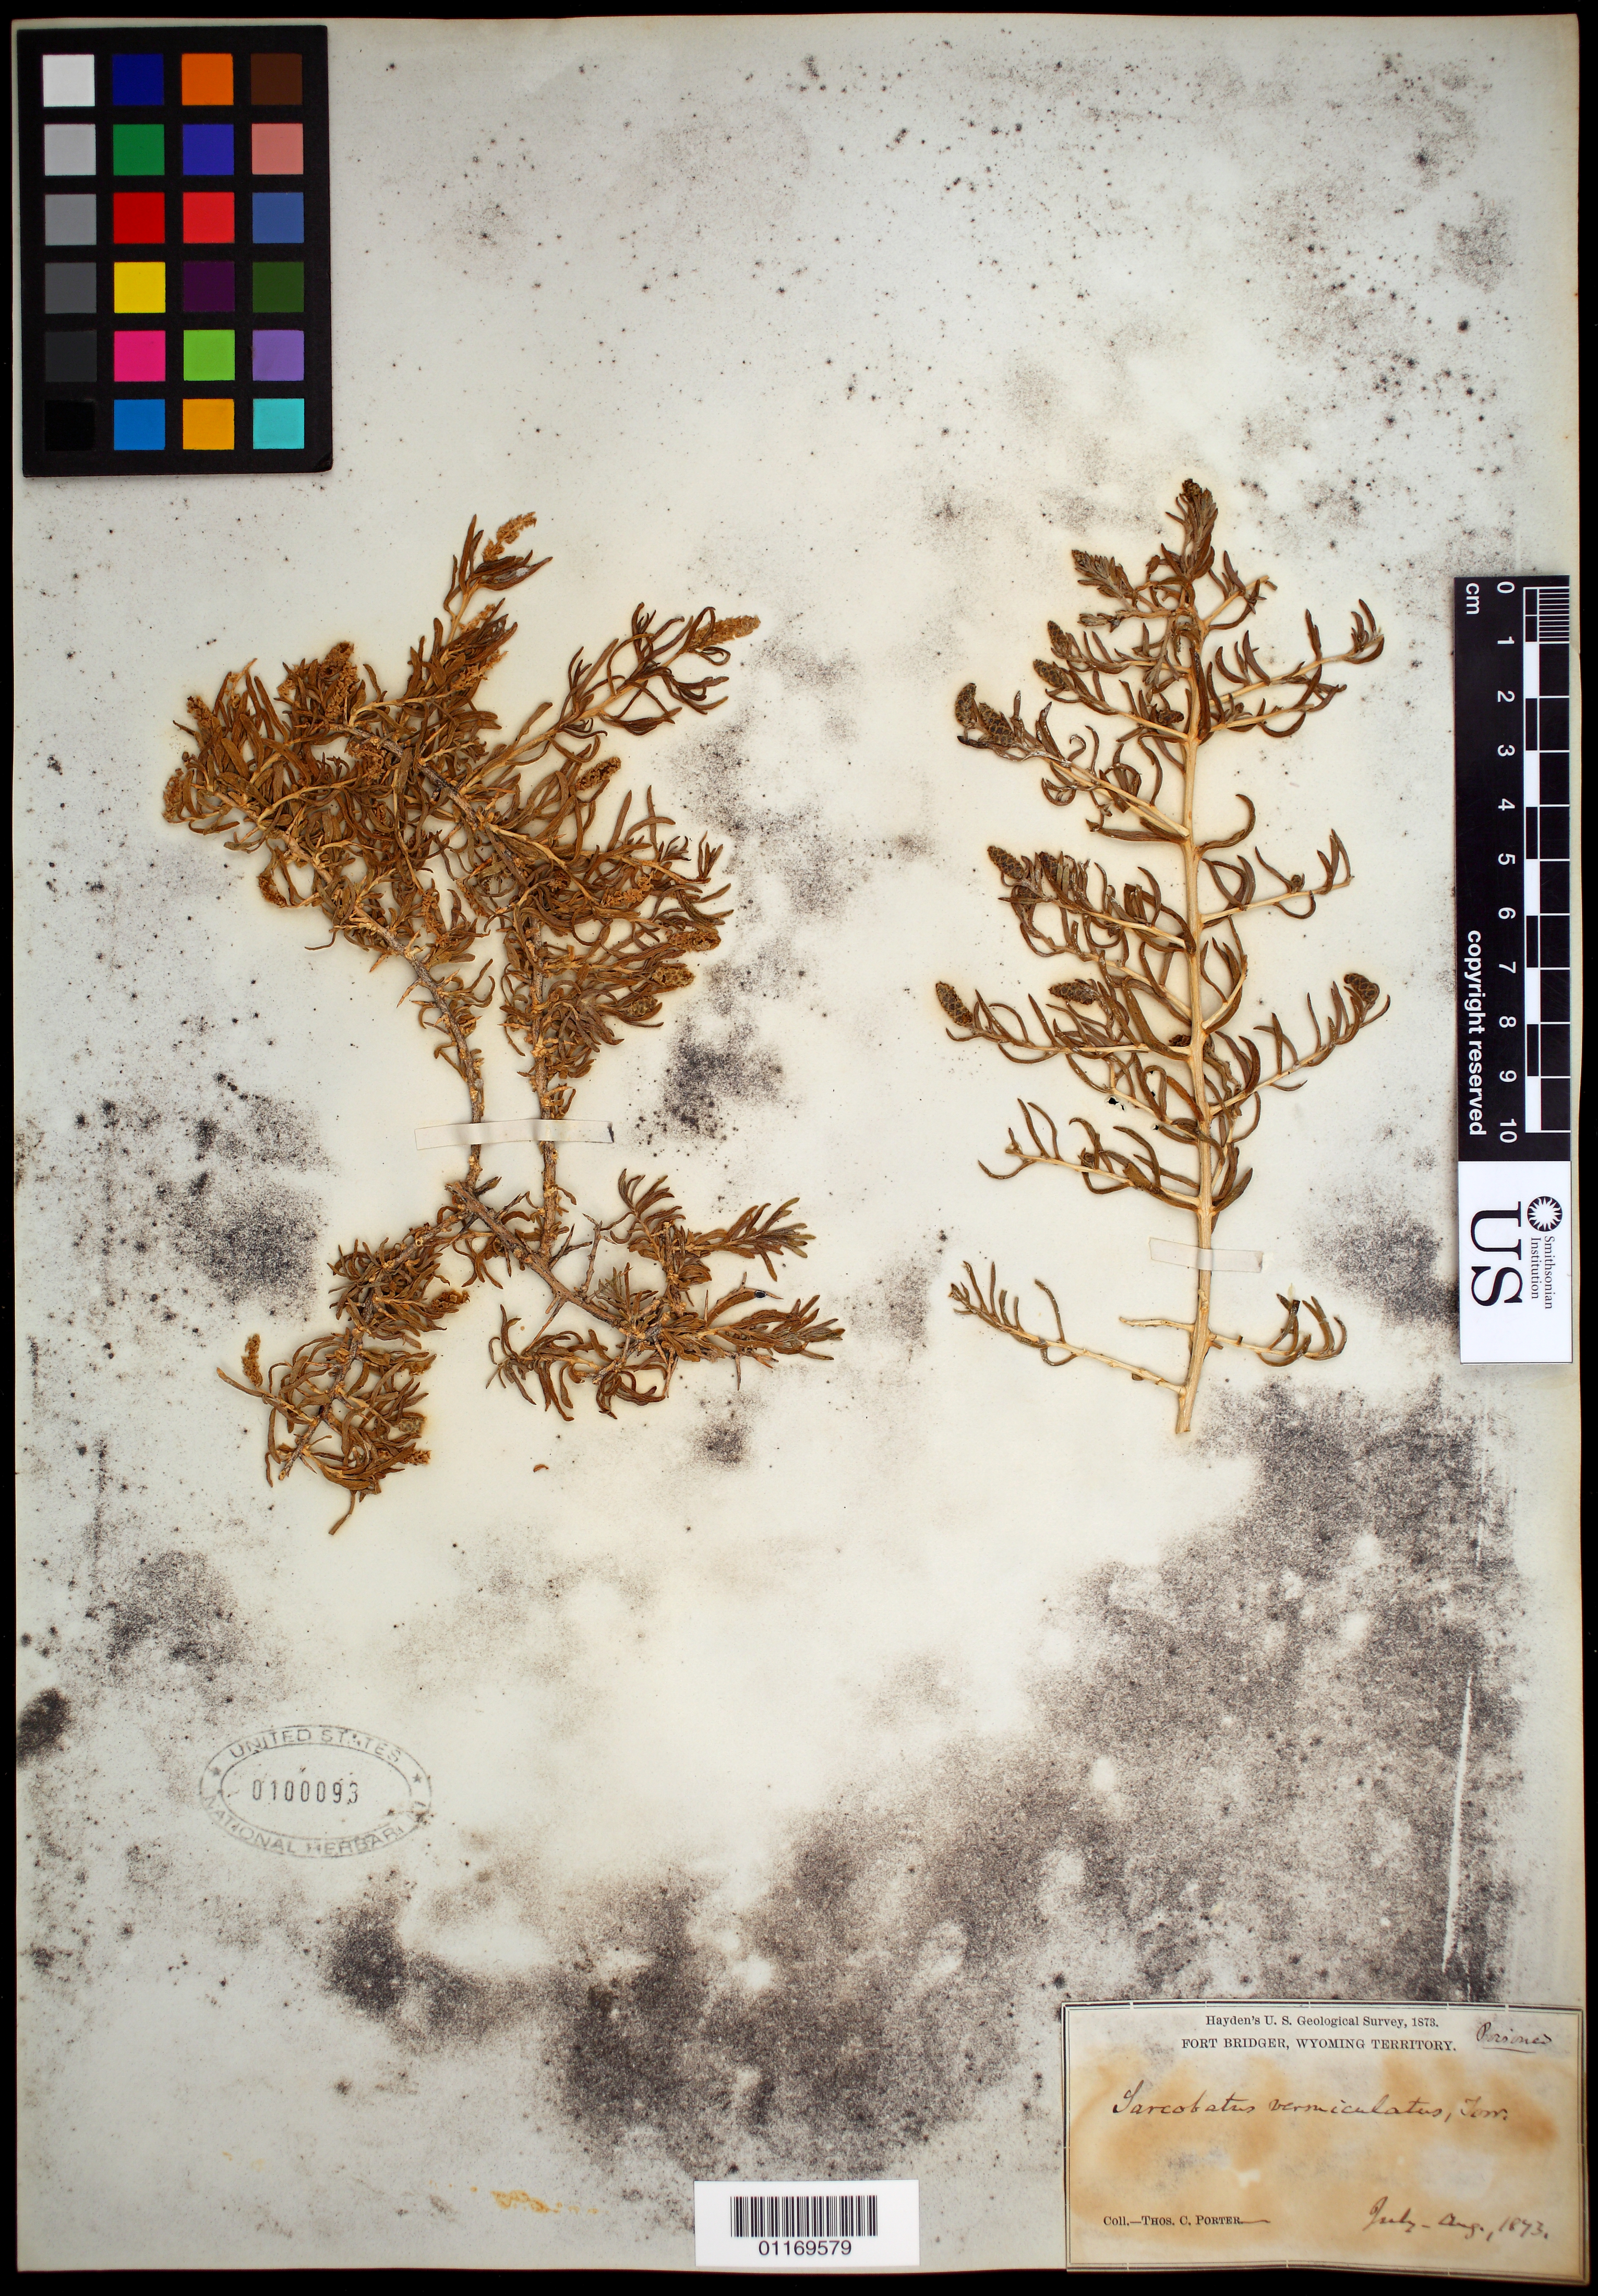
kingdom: Plantae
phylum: Tracheophyta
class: Magnoliopsida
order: Caryophyllales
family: Sarcobataceae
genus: Sarcobatus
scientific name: Sarcobatus vermiculatus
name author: (Hook.) Torr.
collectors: T. C. Porter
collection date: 1873-07/1873-08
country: United States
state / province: Wyoming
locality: Fort Bridger.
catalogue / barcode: US 100093